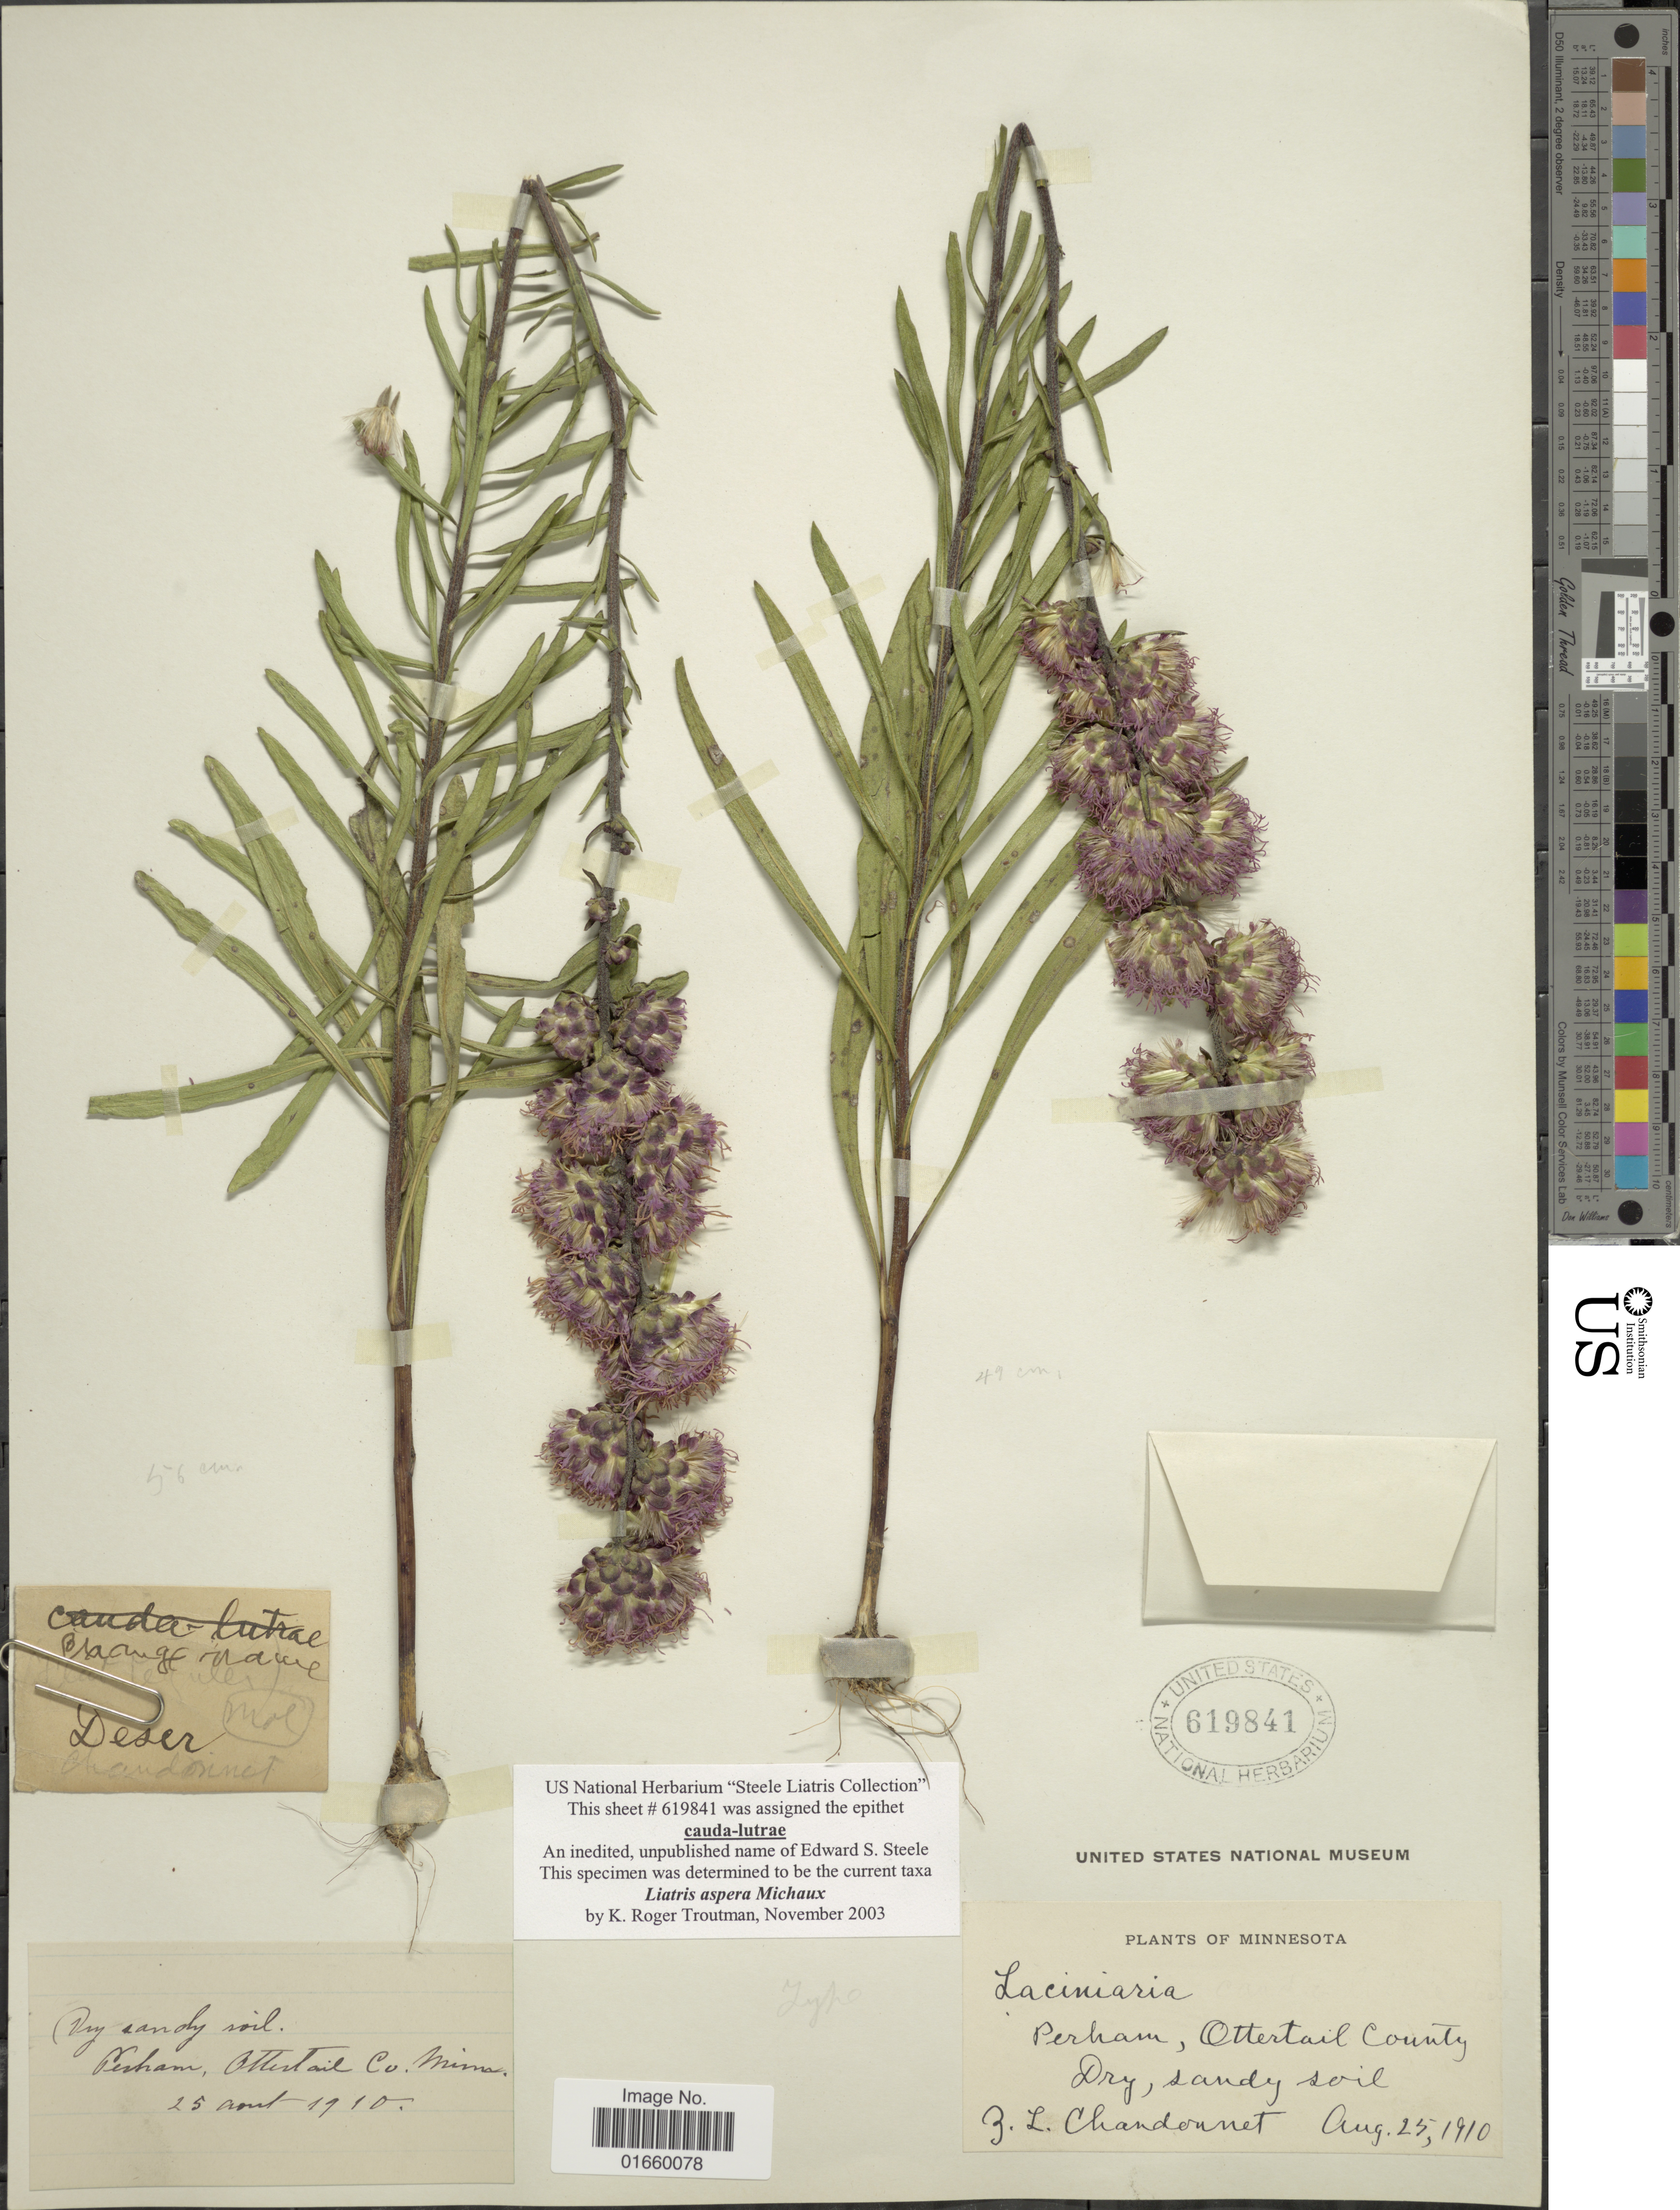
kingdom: Plantae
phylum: Tracheophyta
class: Magnoliopsida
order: Asterales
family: Asteraceae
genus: Liatris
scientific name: Liatris aspera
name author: Michx.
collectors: Z. Chandonnet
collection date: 1910-08-25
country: United States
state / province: Minnesota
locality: Perham, Otter tail County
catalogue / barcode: US 619841